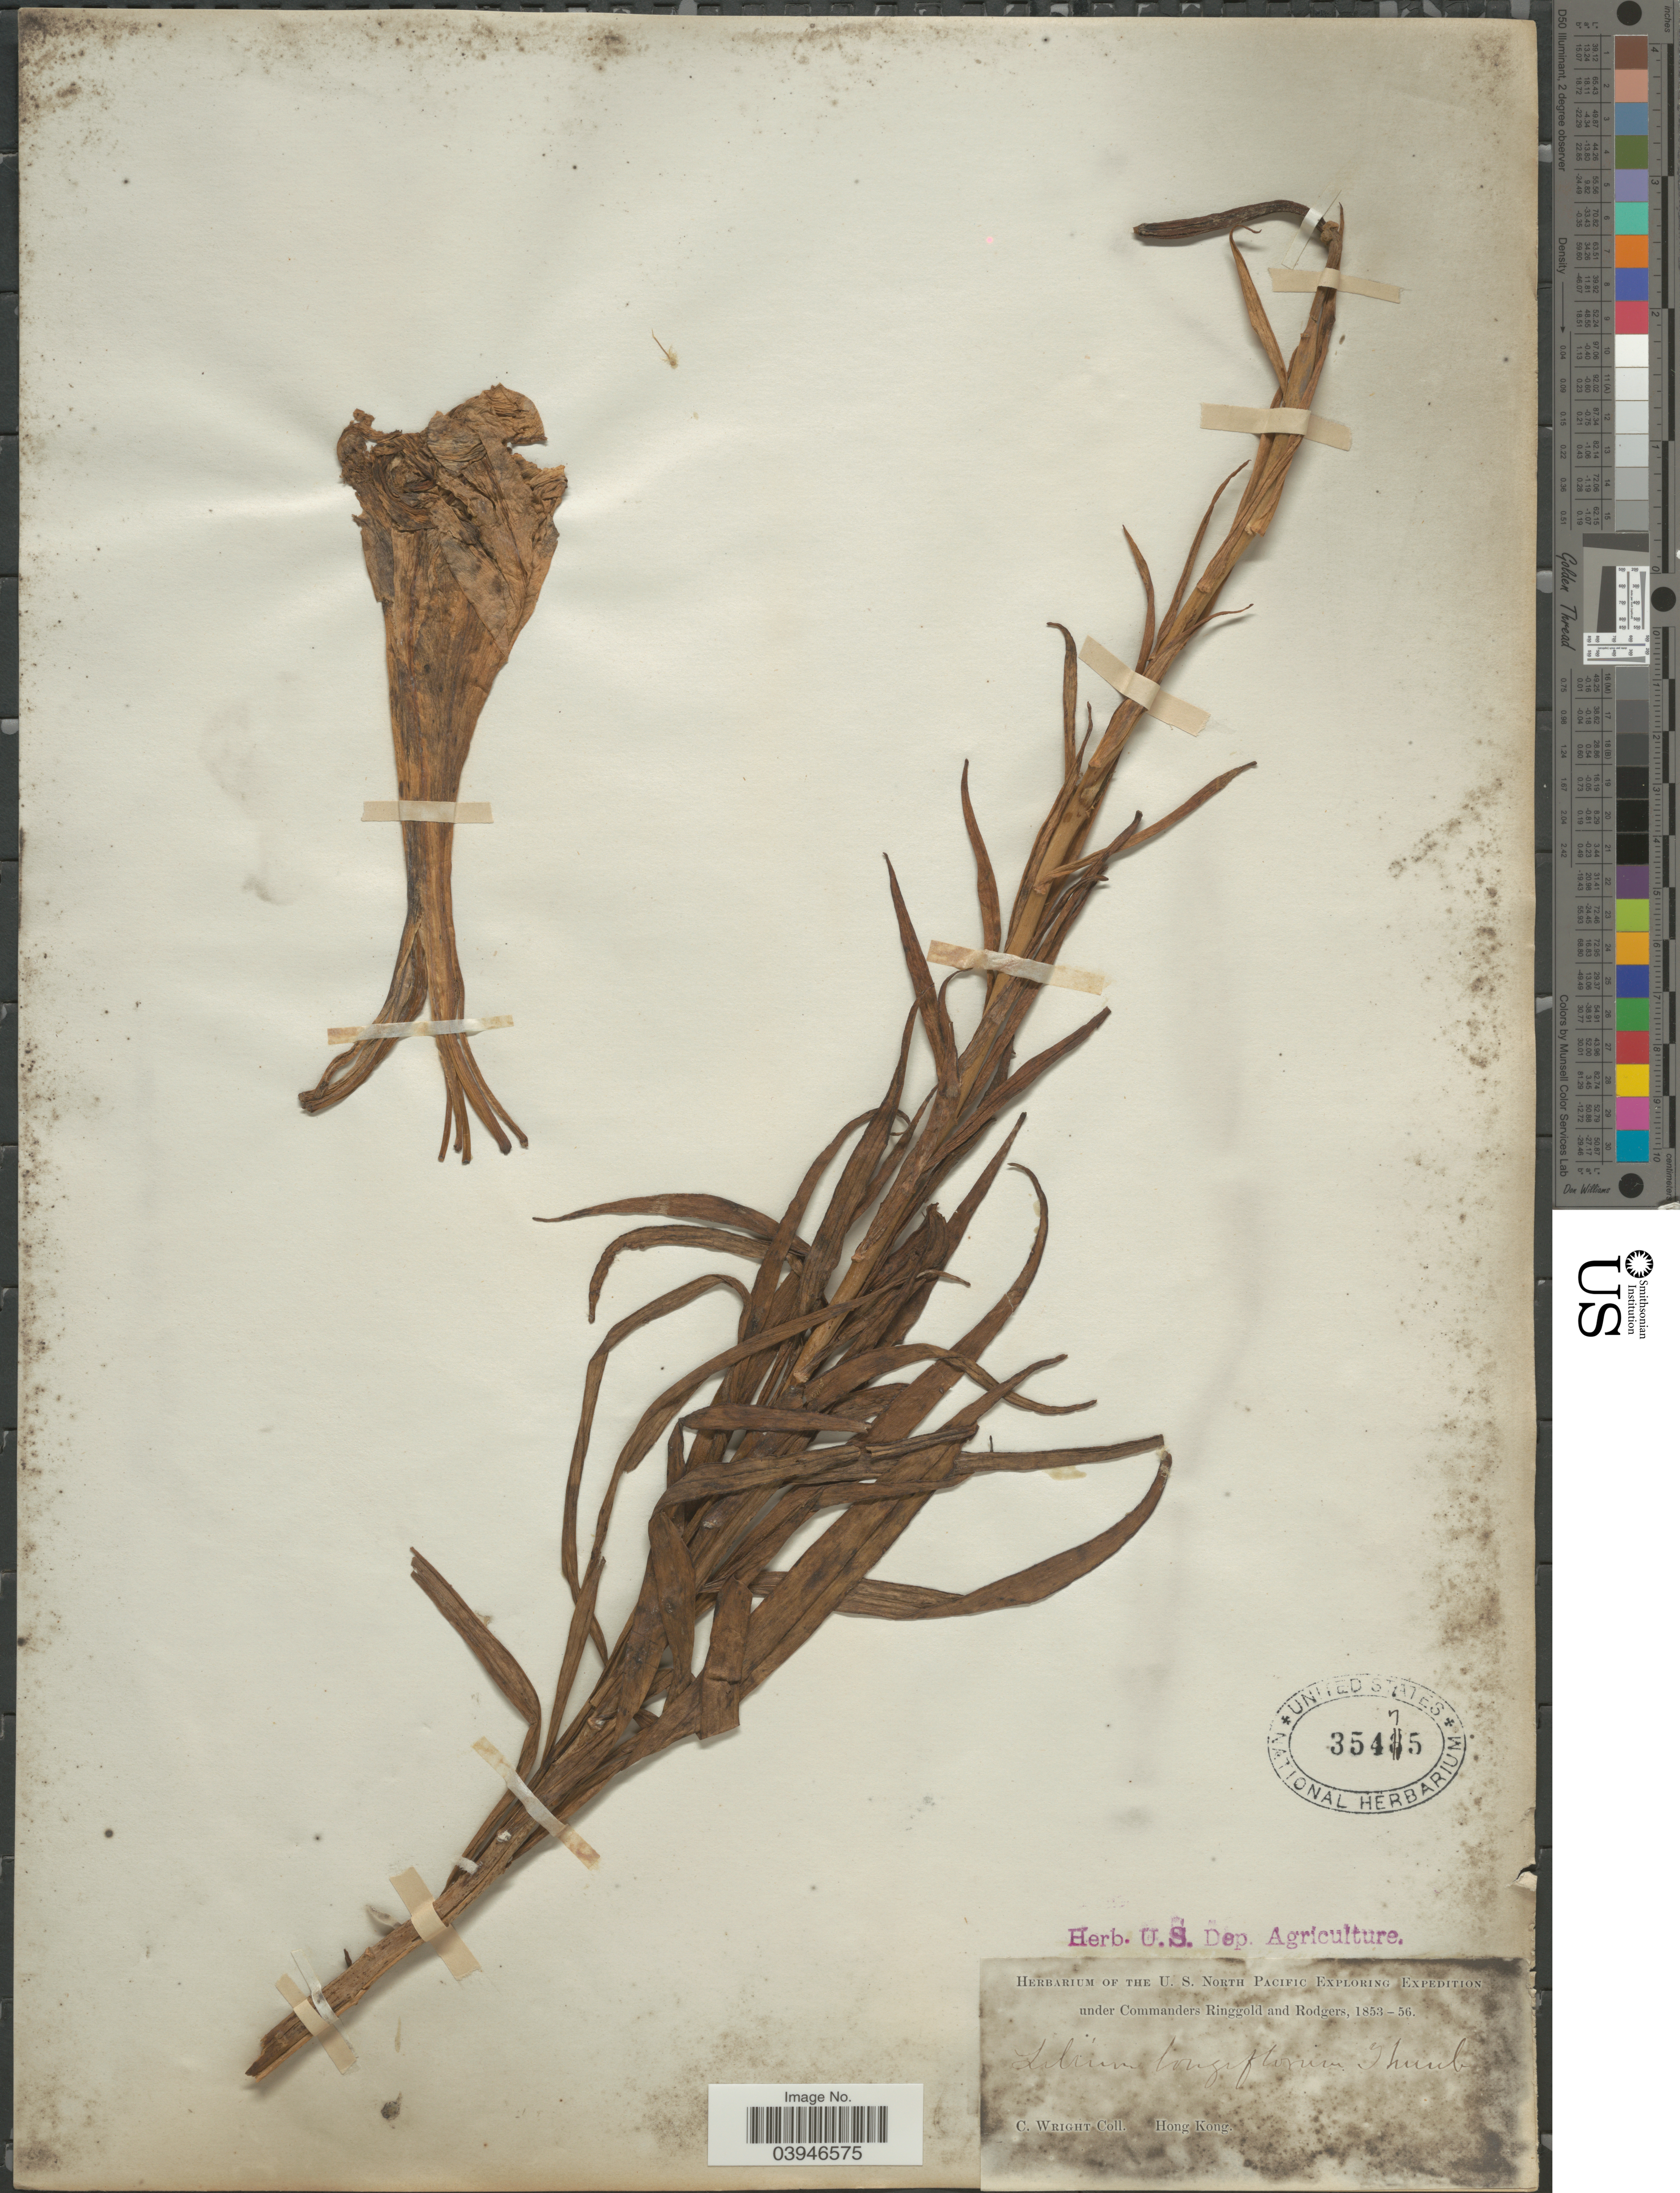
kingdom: Plantae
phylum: Tracheophyta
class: Liliopsida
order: Liliales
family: Liliaceae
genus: Lilium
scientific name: Lilium longiflorum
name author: Thunb.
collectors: C. Wright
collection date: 1853/1856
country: China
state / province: Hong Kong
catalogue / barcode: US 35475